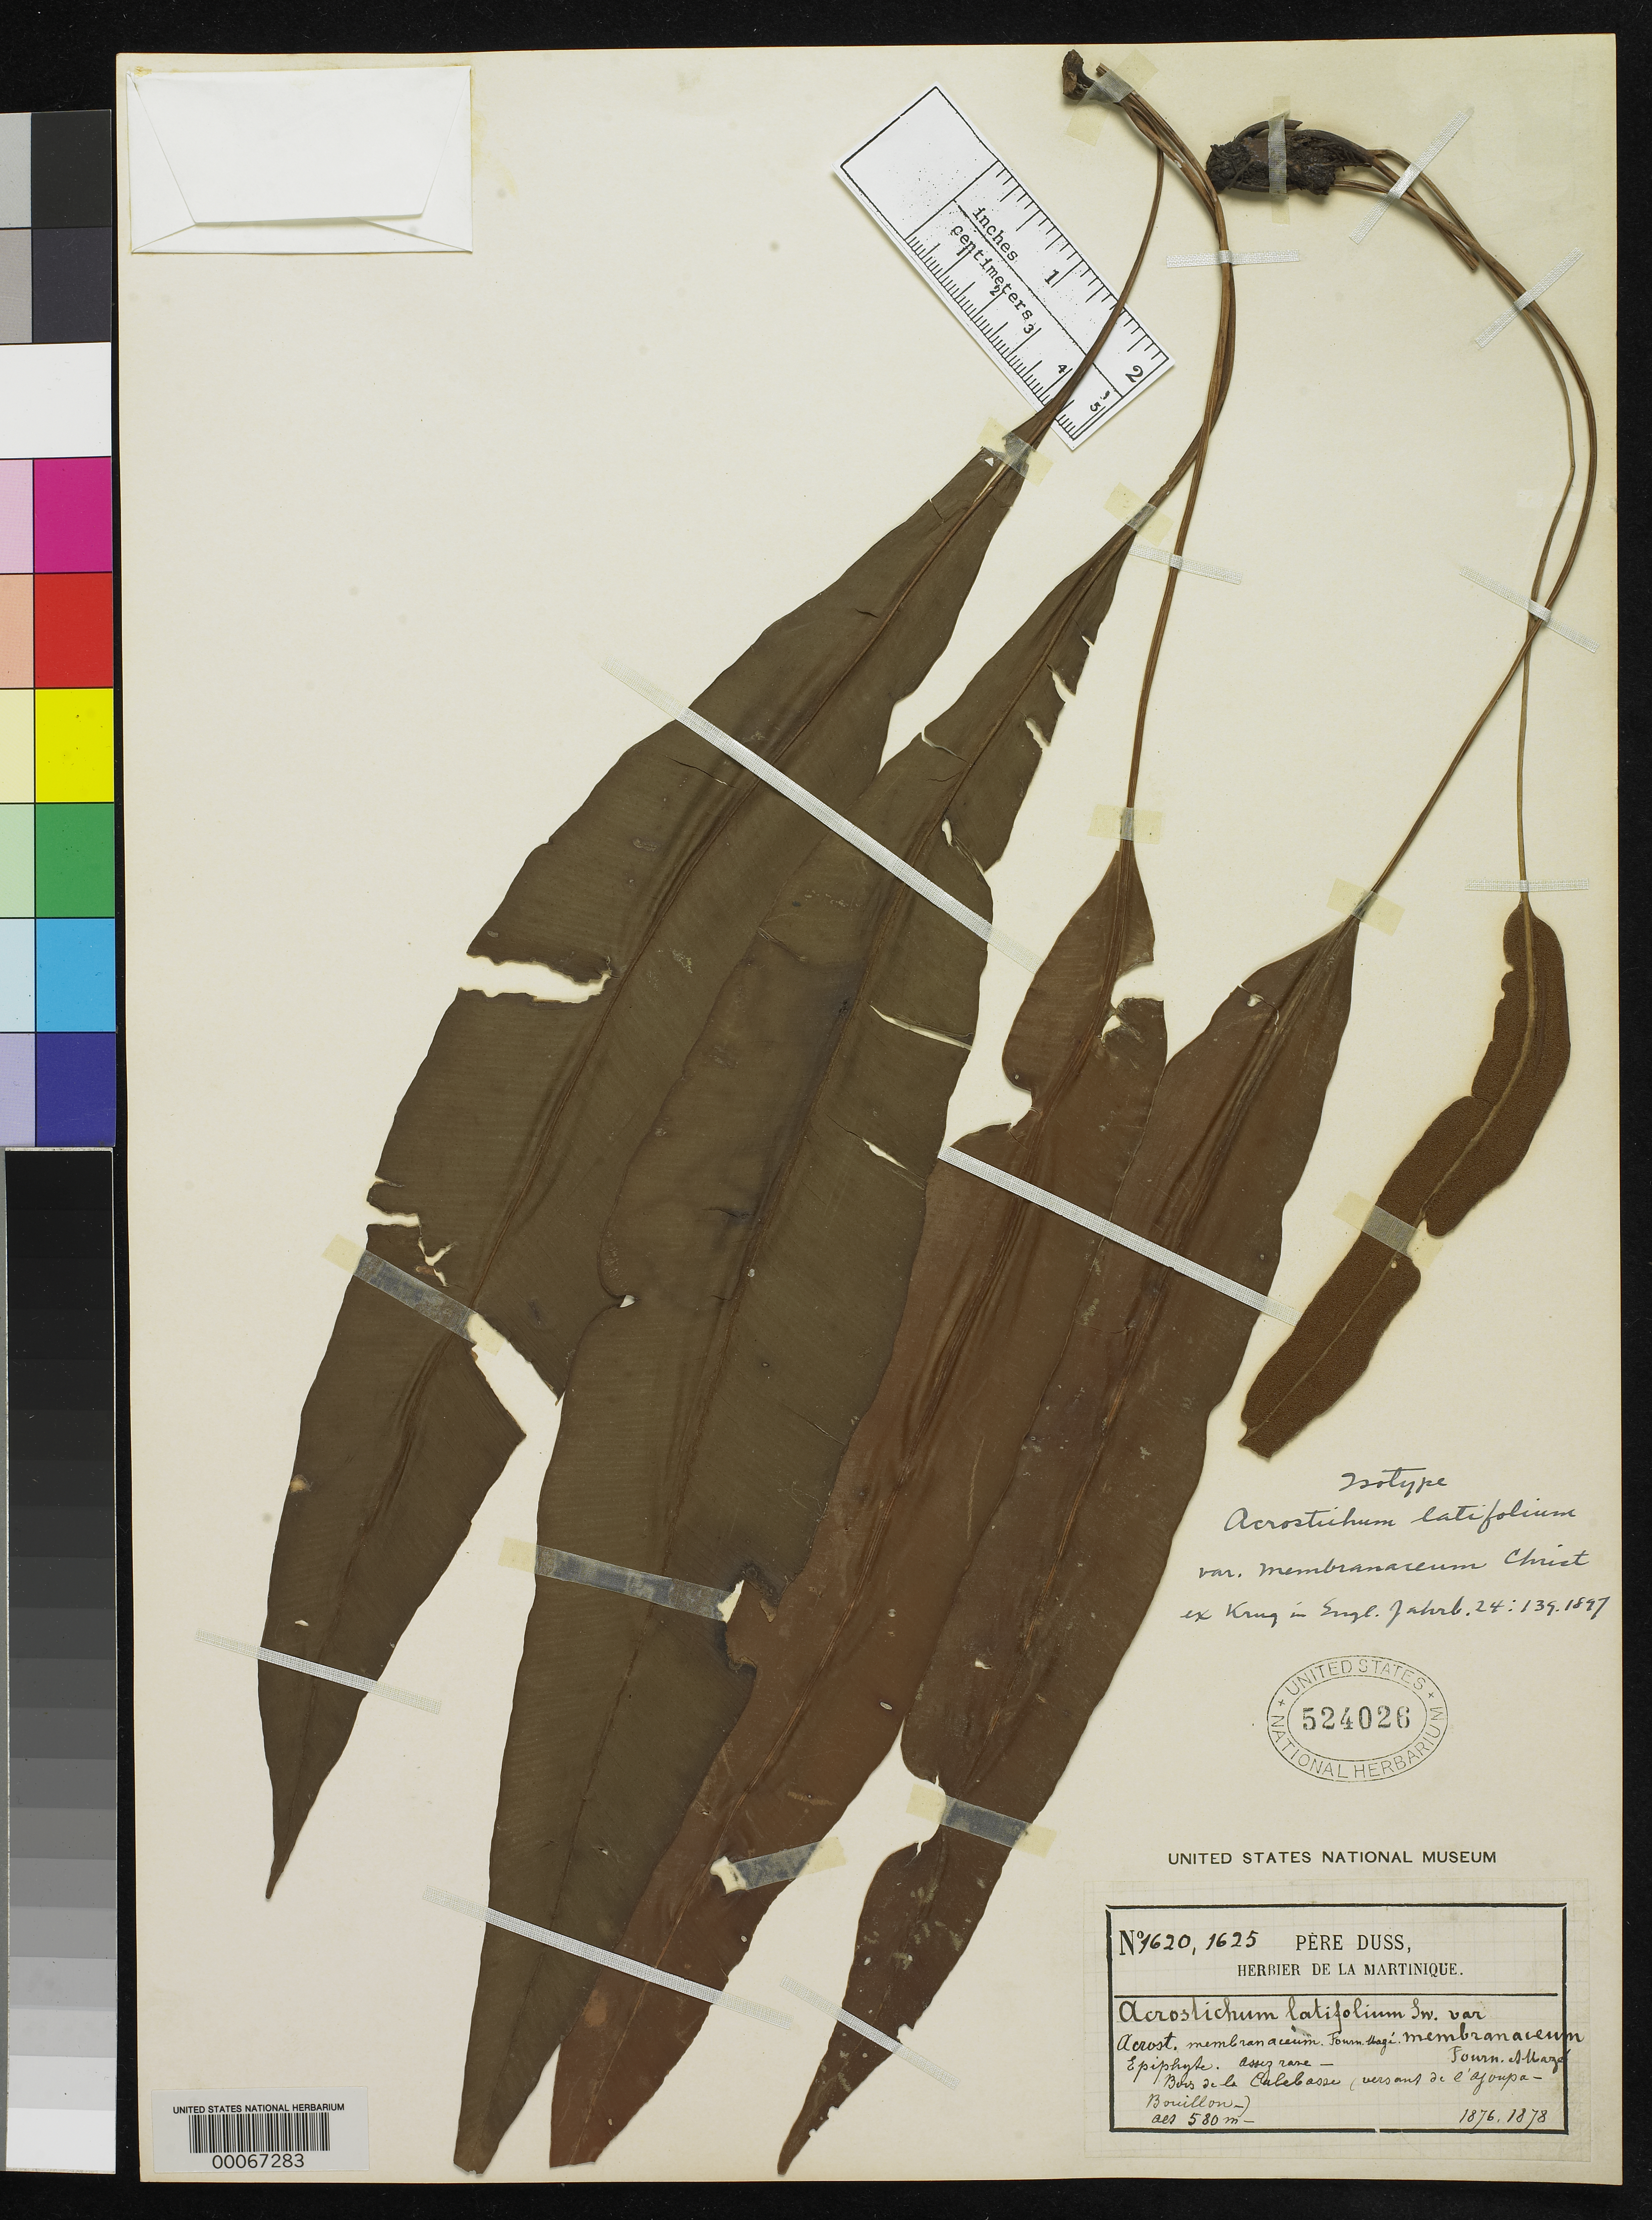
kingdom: Plantae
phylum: Tracheophyta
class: Polypodiopsida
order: Polypodiales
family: Pteridaceae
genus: Acrostichum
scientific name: Acrostichum latifolium var. membranaceum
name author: Christ ex Krug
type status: Type Collection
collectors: Père Duss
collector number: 1620, 1625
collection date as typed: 1876 to -- --- 1878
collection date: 1876/1878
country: Martinique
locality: Boiss. de La Calabasse.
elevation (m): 580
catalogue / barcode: US 524026